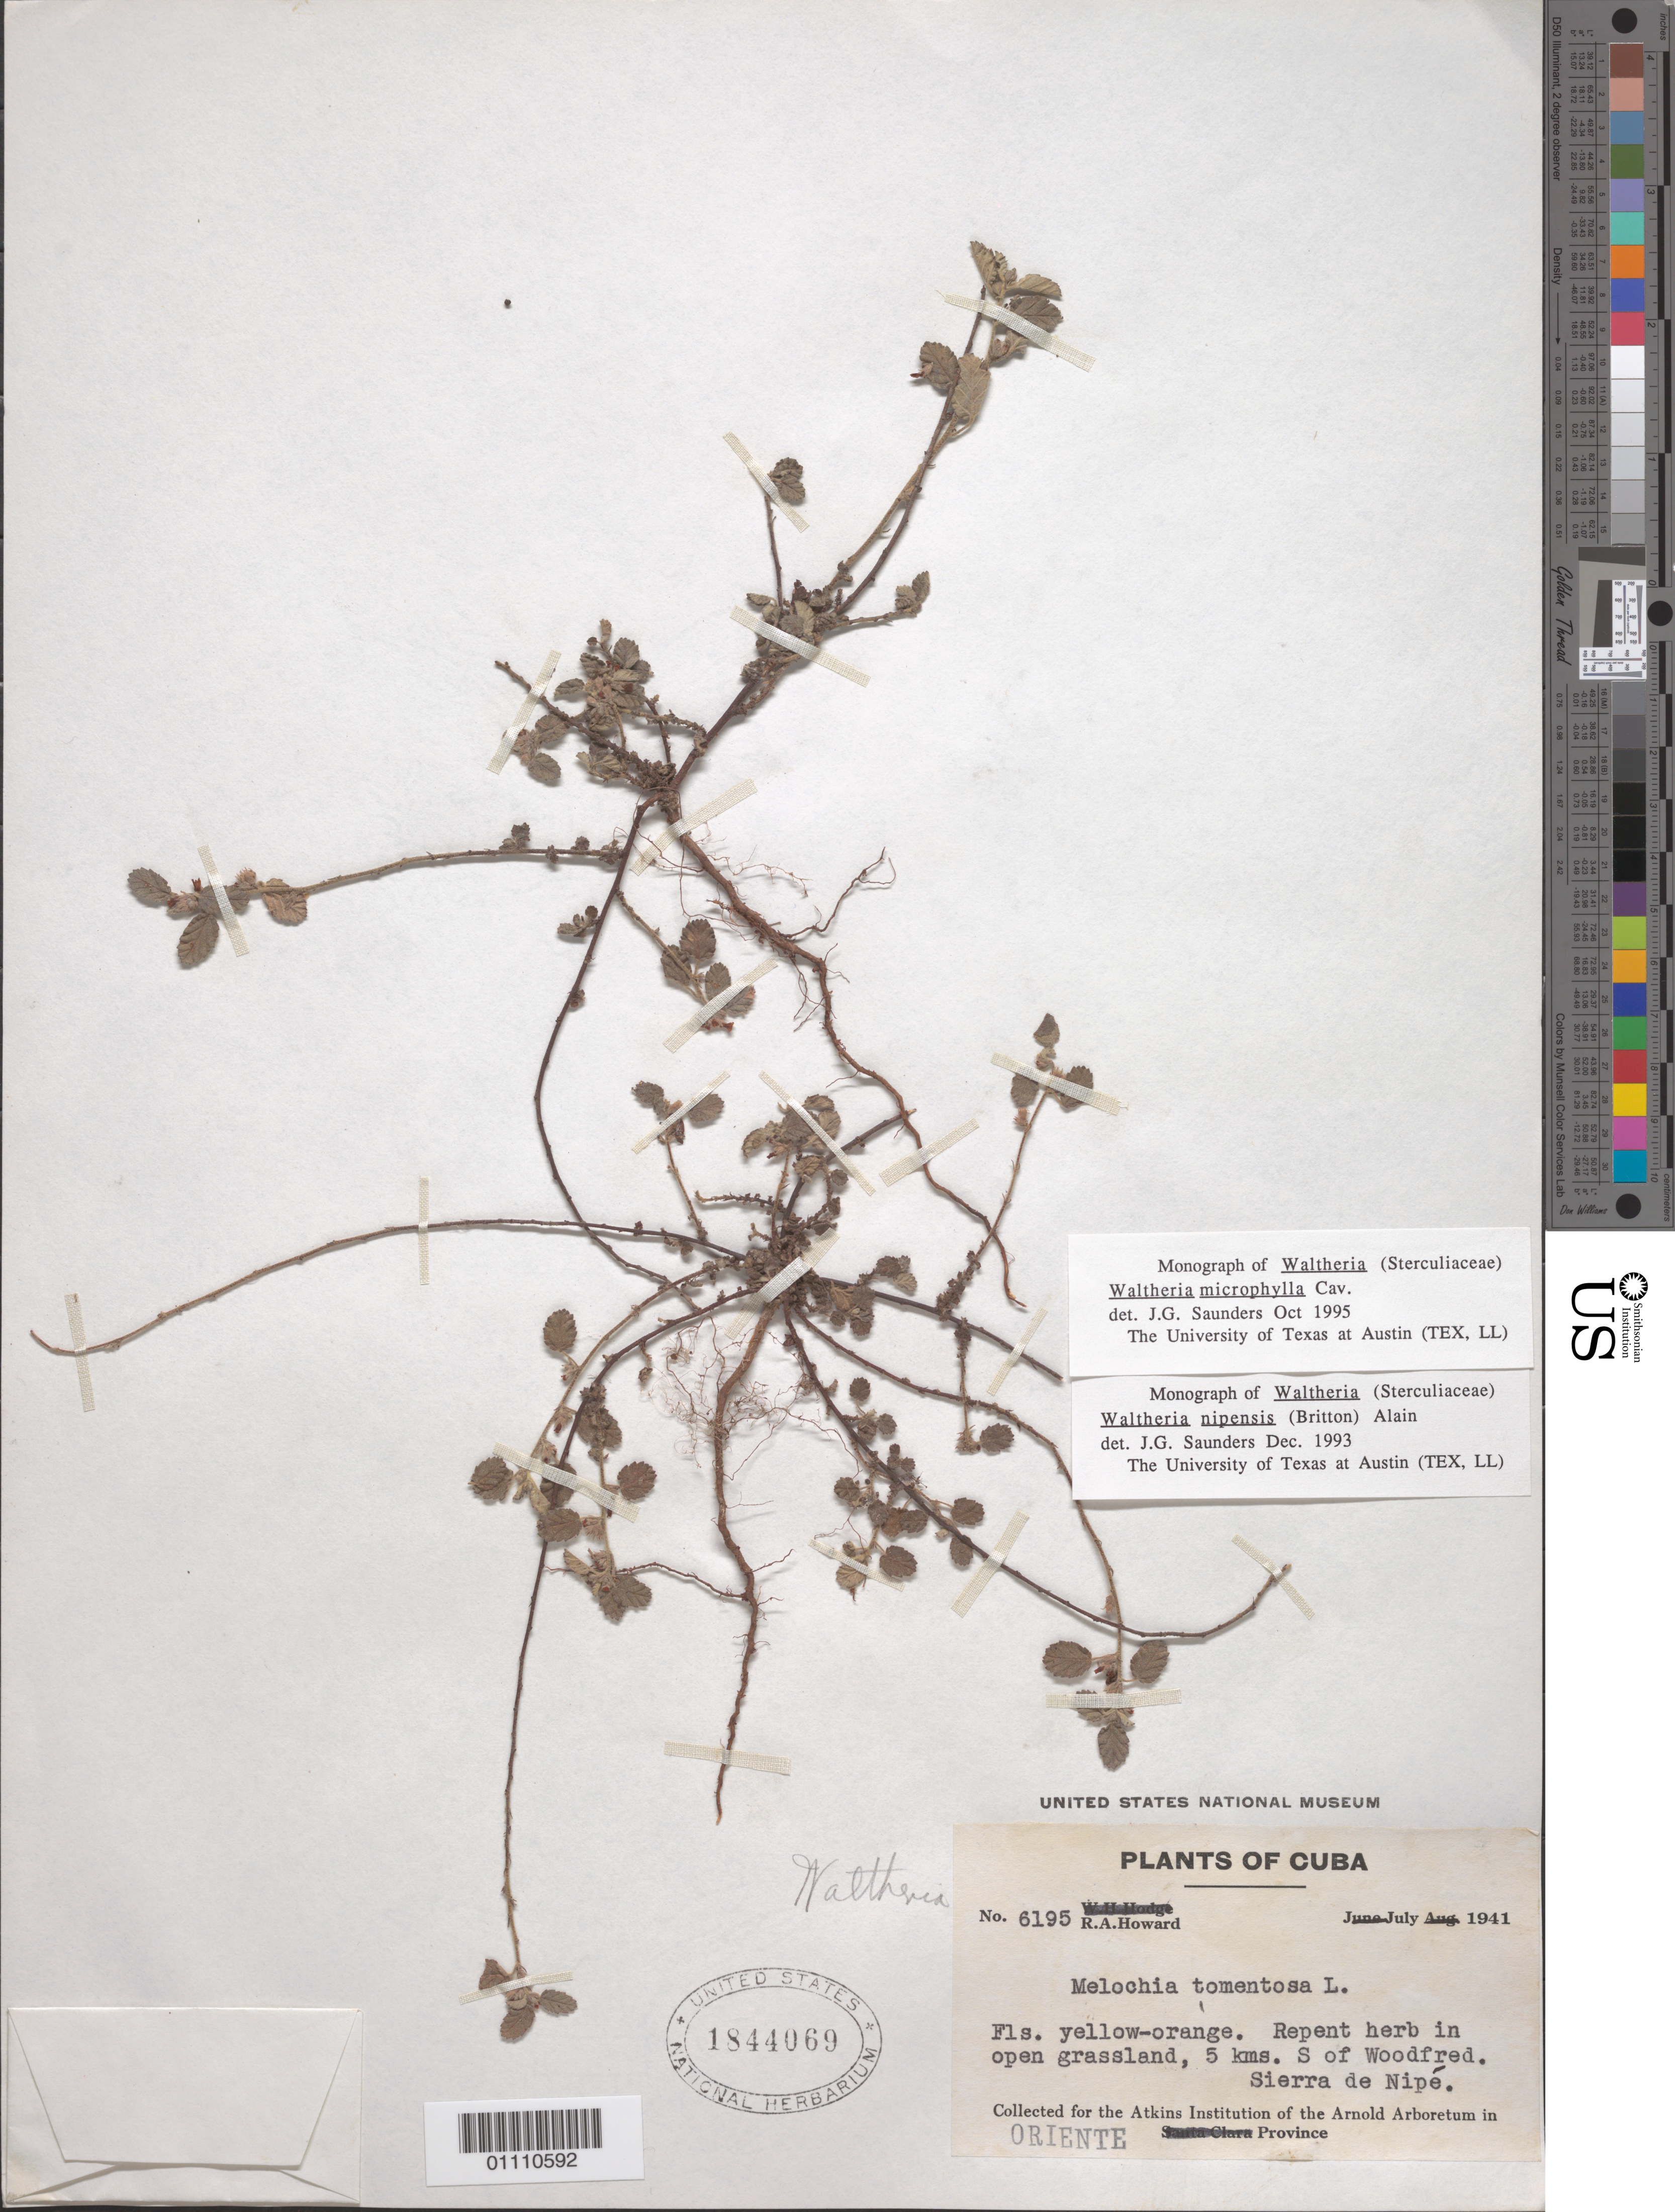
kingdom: Plantae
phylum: Tracheophyta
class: Magnoliopsida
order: Malvales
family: Malvaceae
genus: Waltheria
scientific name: Waltheria microphylla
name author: Cav.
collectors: R. A. Howard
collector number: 6195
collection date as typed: Jul 1941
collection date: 1941-07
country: Cuba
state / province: Holguín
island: Cuba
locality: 5 kms S of Woodfred Sierra de Nipé Oriente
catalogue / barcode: US 1844069